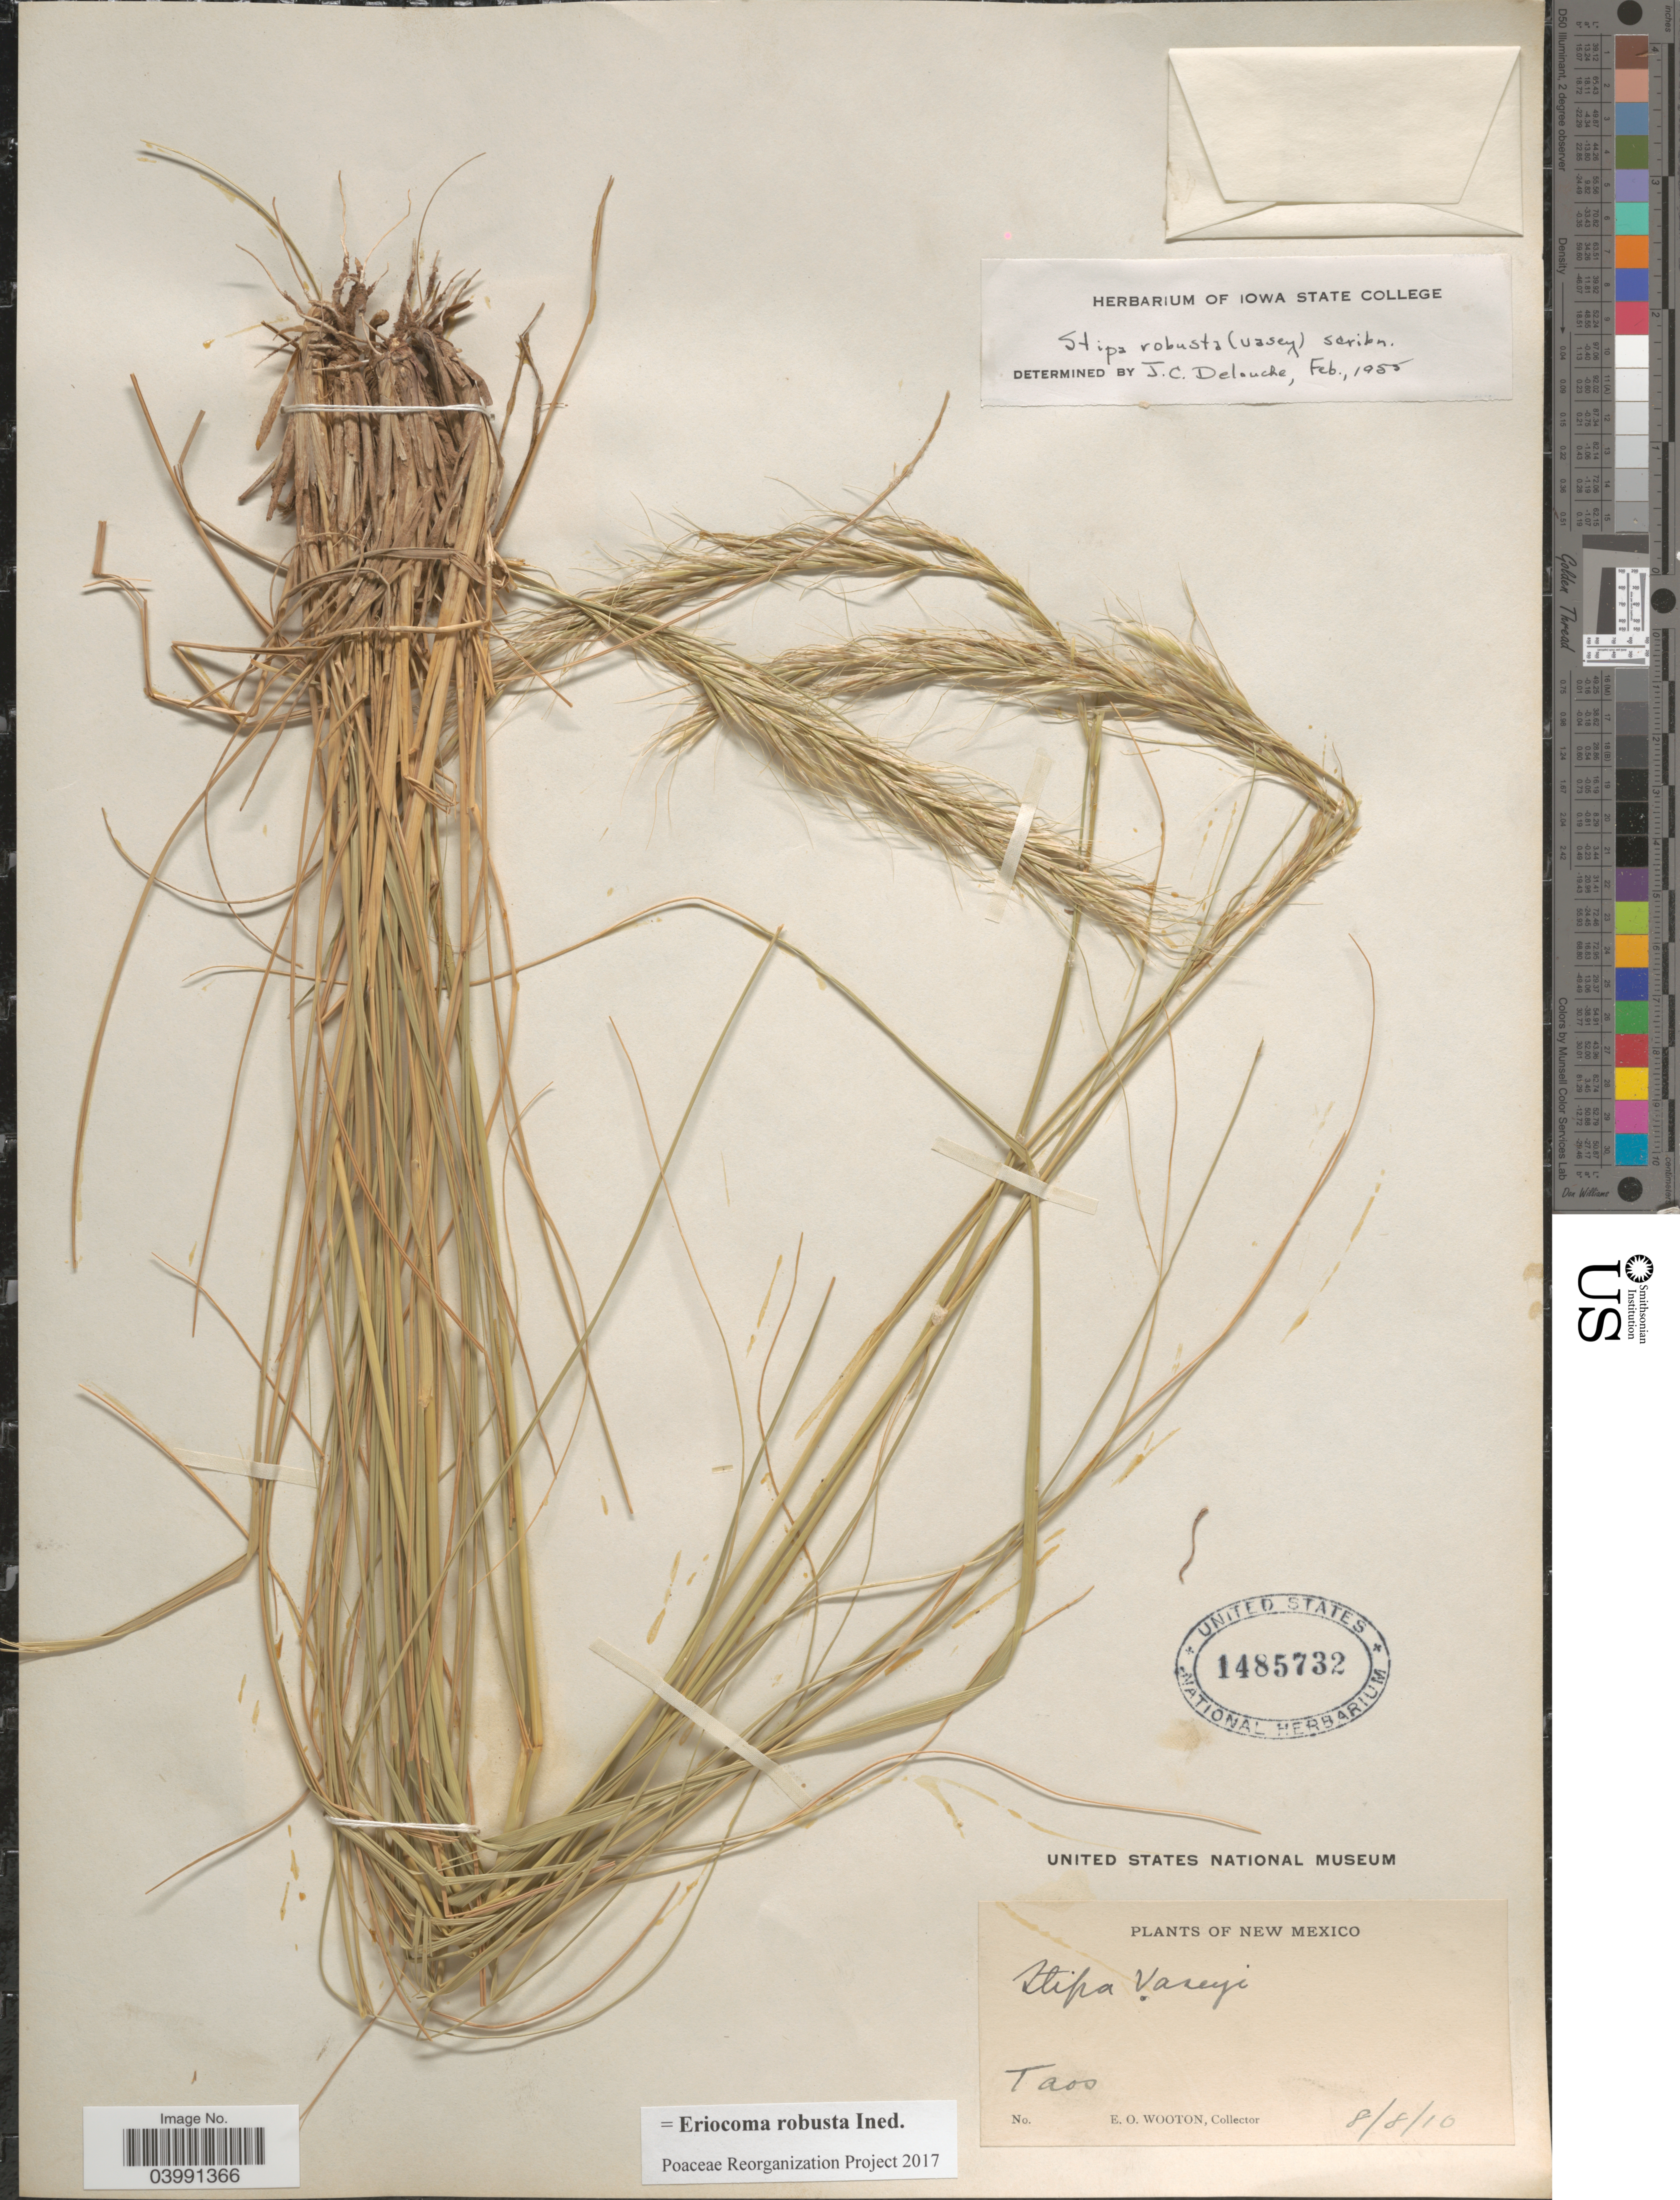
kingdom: Plantae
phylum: Tracheophyta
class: Liliopsida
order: Poales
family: Poaceae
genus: Eriocoma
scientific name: Eriocoma robusta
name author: (Vasey) Romasch.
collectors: E. O. Wooton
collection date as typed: Transcribed d/m/y: 8/8/10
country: United States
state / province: New Mexico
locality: Taos.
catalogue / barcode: US 1485732